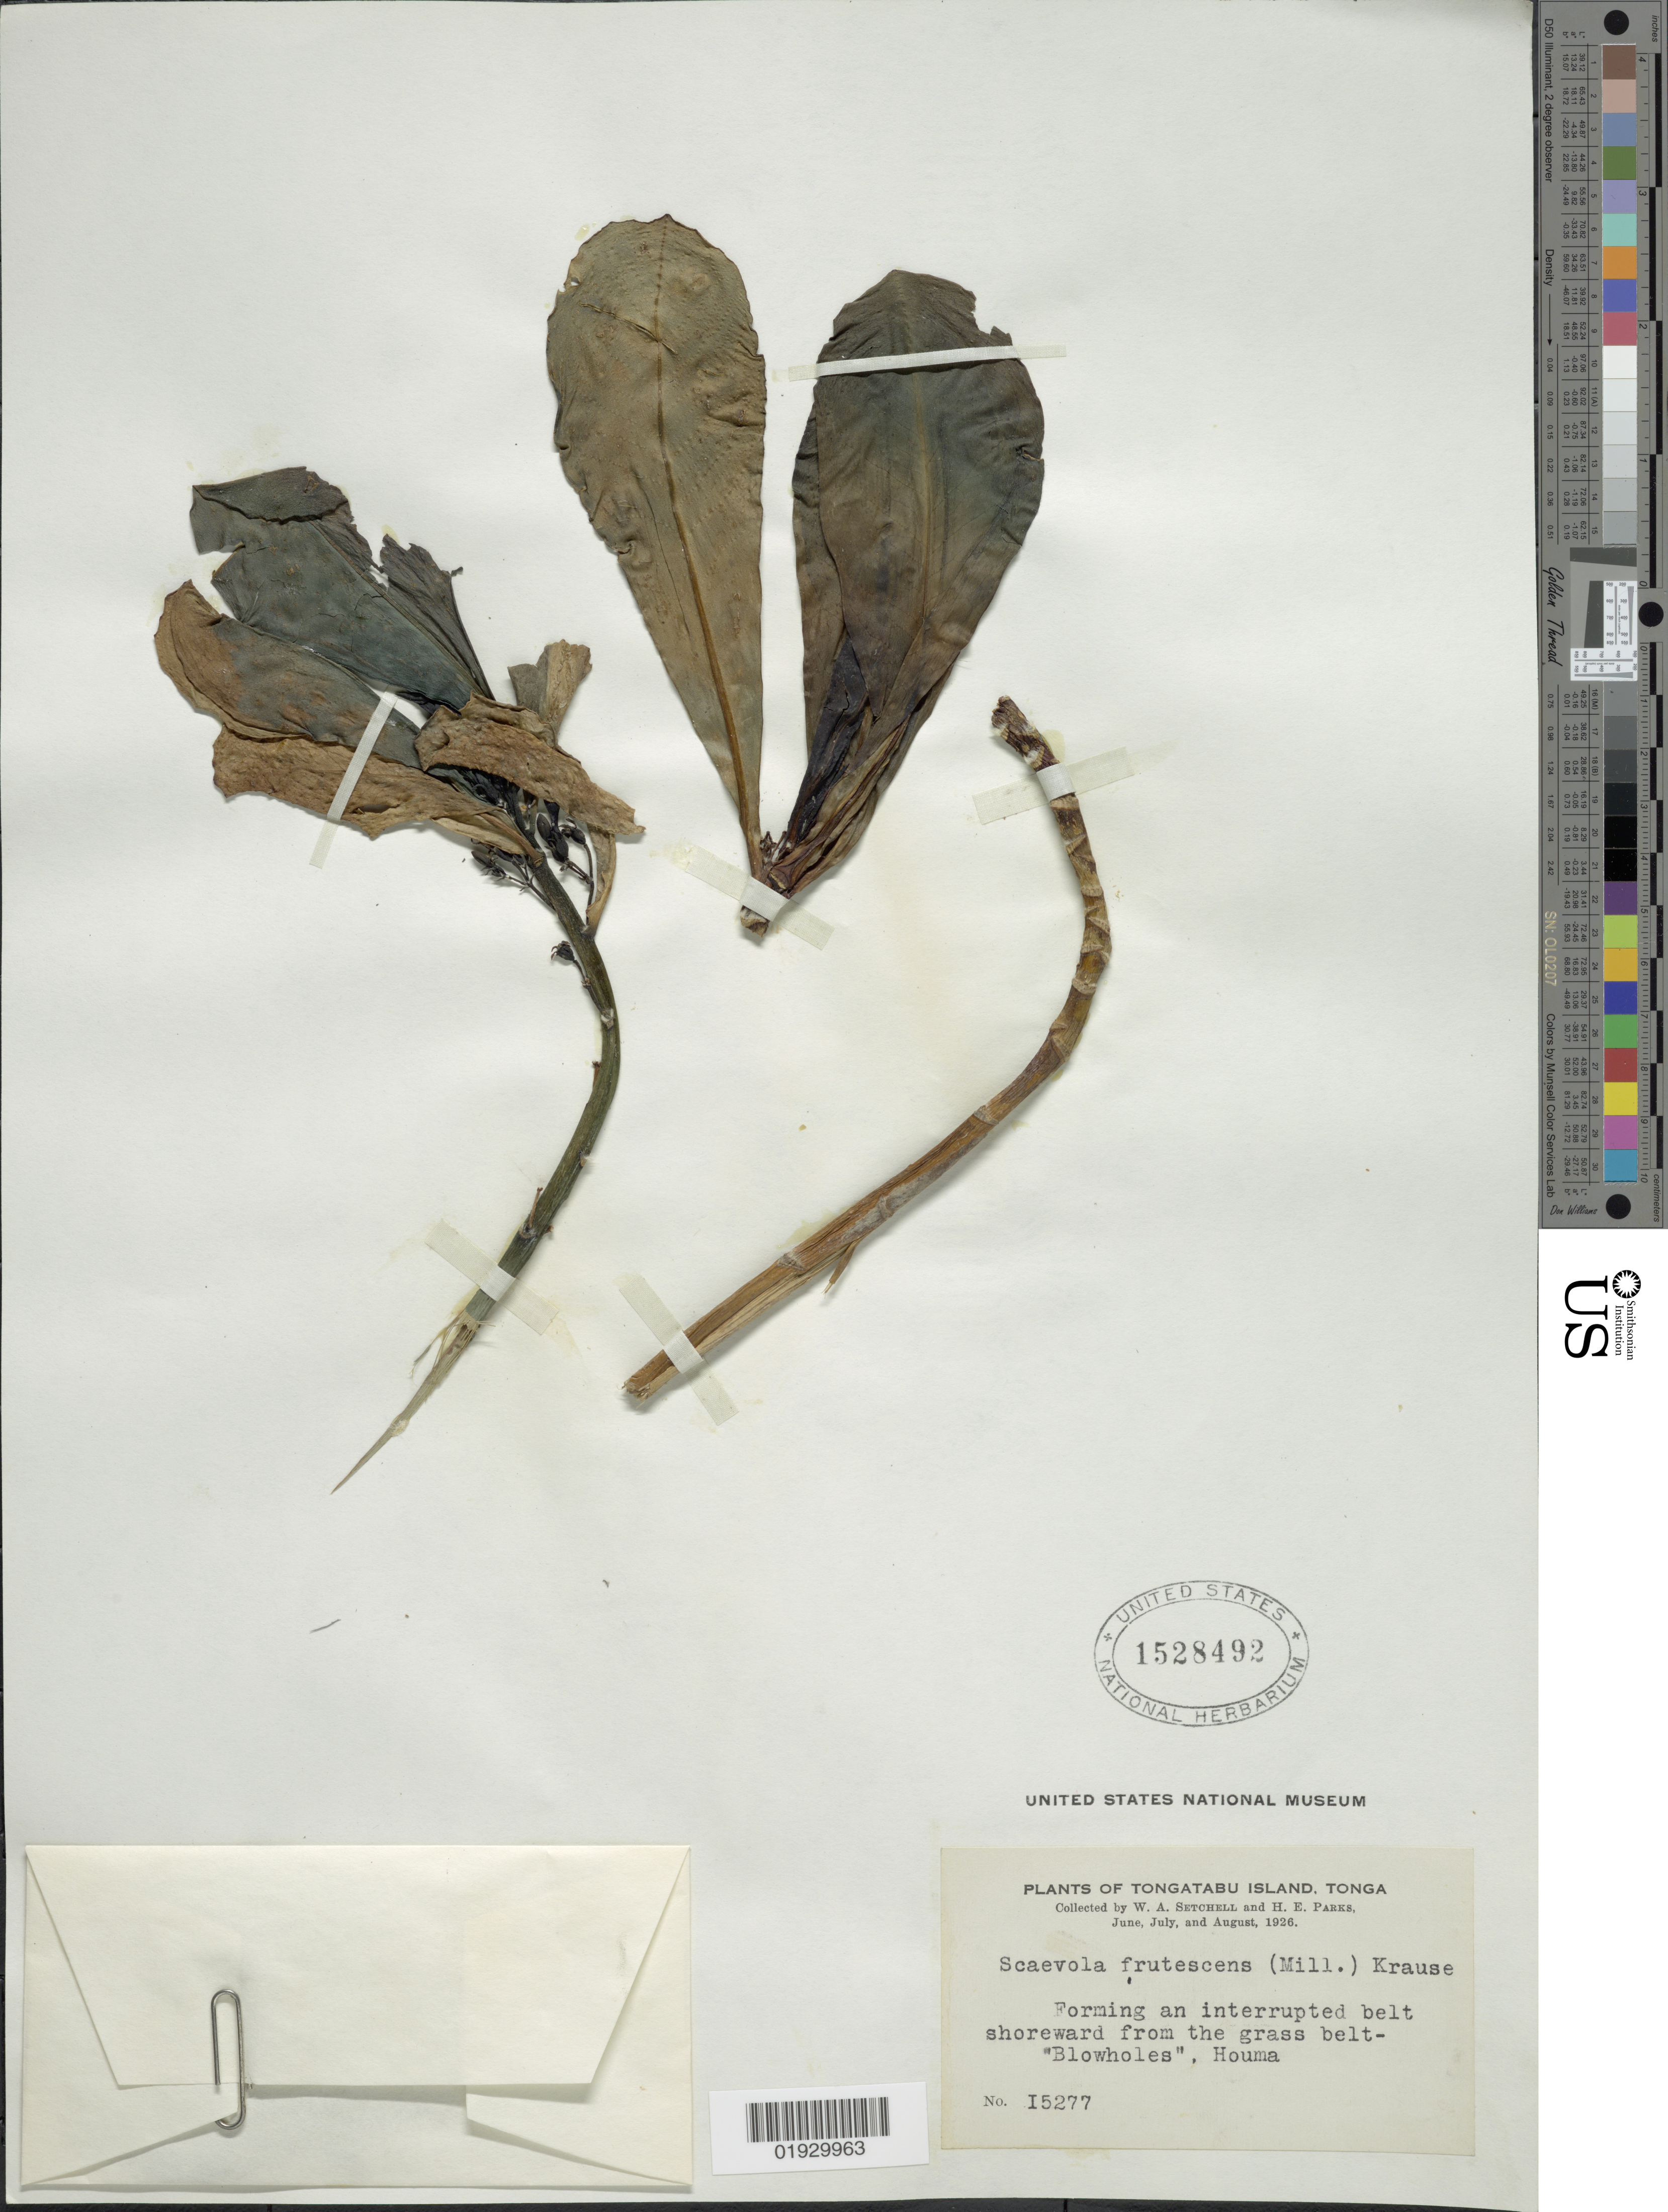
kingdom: Plantae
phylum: Tracheophyta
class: Magnoliopsida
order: Asterales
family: Goodeniaceae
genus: Scaevola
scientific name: Scaevola taccada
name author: (Gaertn.) Roxb.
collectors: W. Setchell & H. E. Parks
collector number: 15277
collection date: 1926-06/1926-08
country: Tonga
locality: Tongatabu Island. Houma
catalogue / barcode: US 1528492